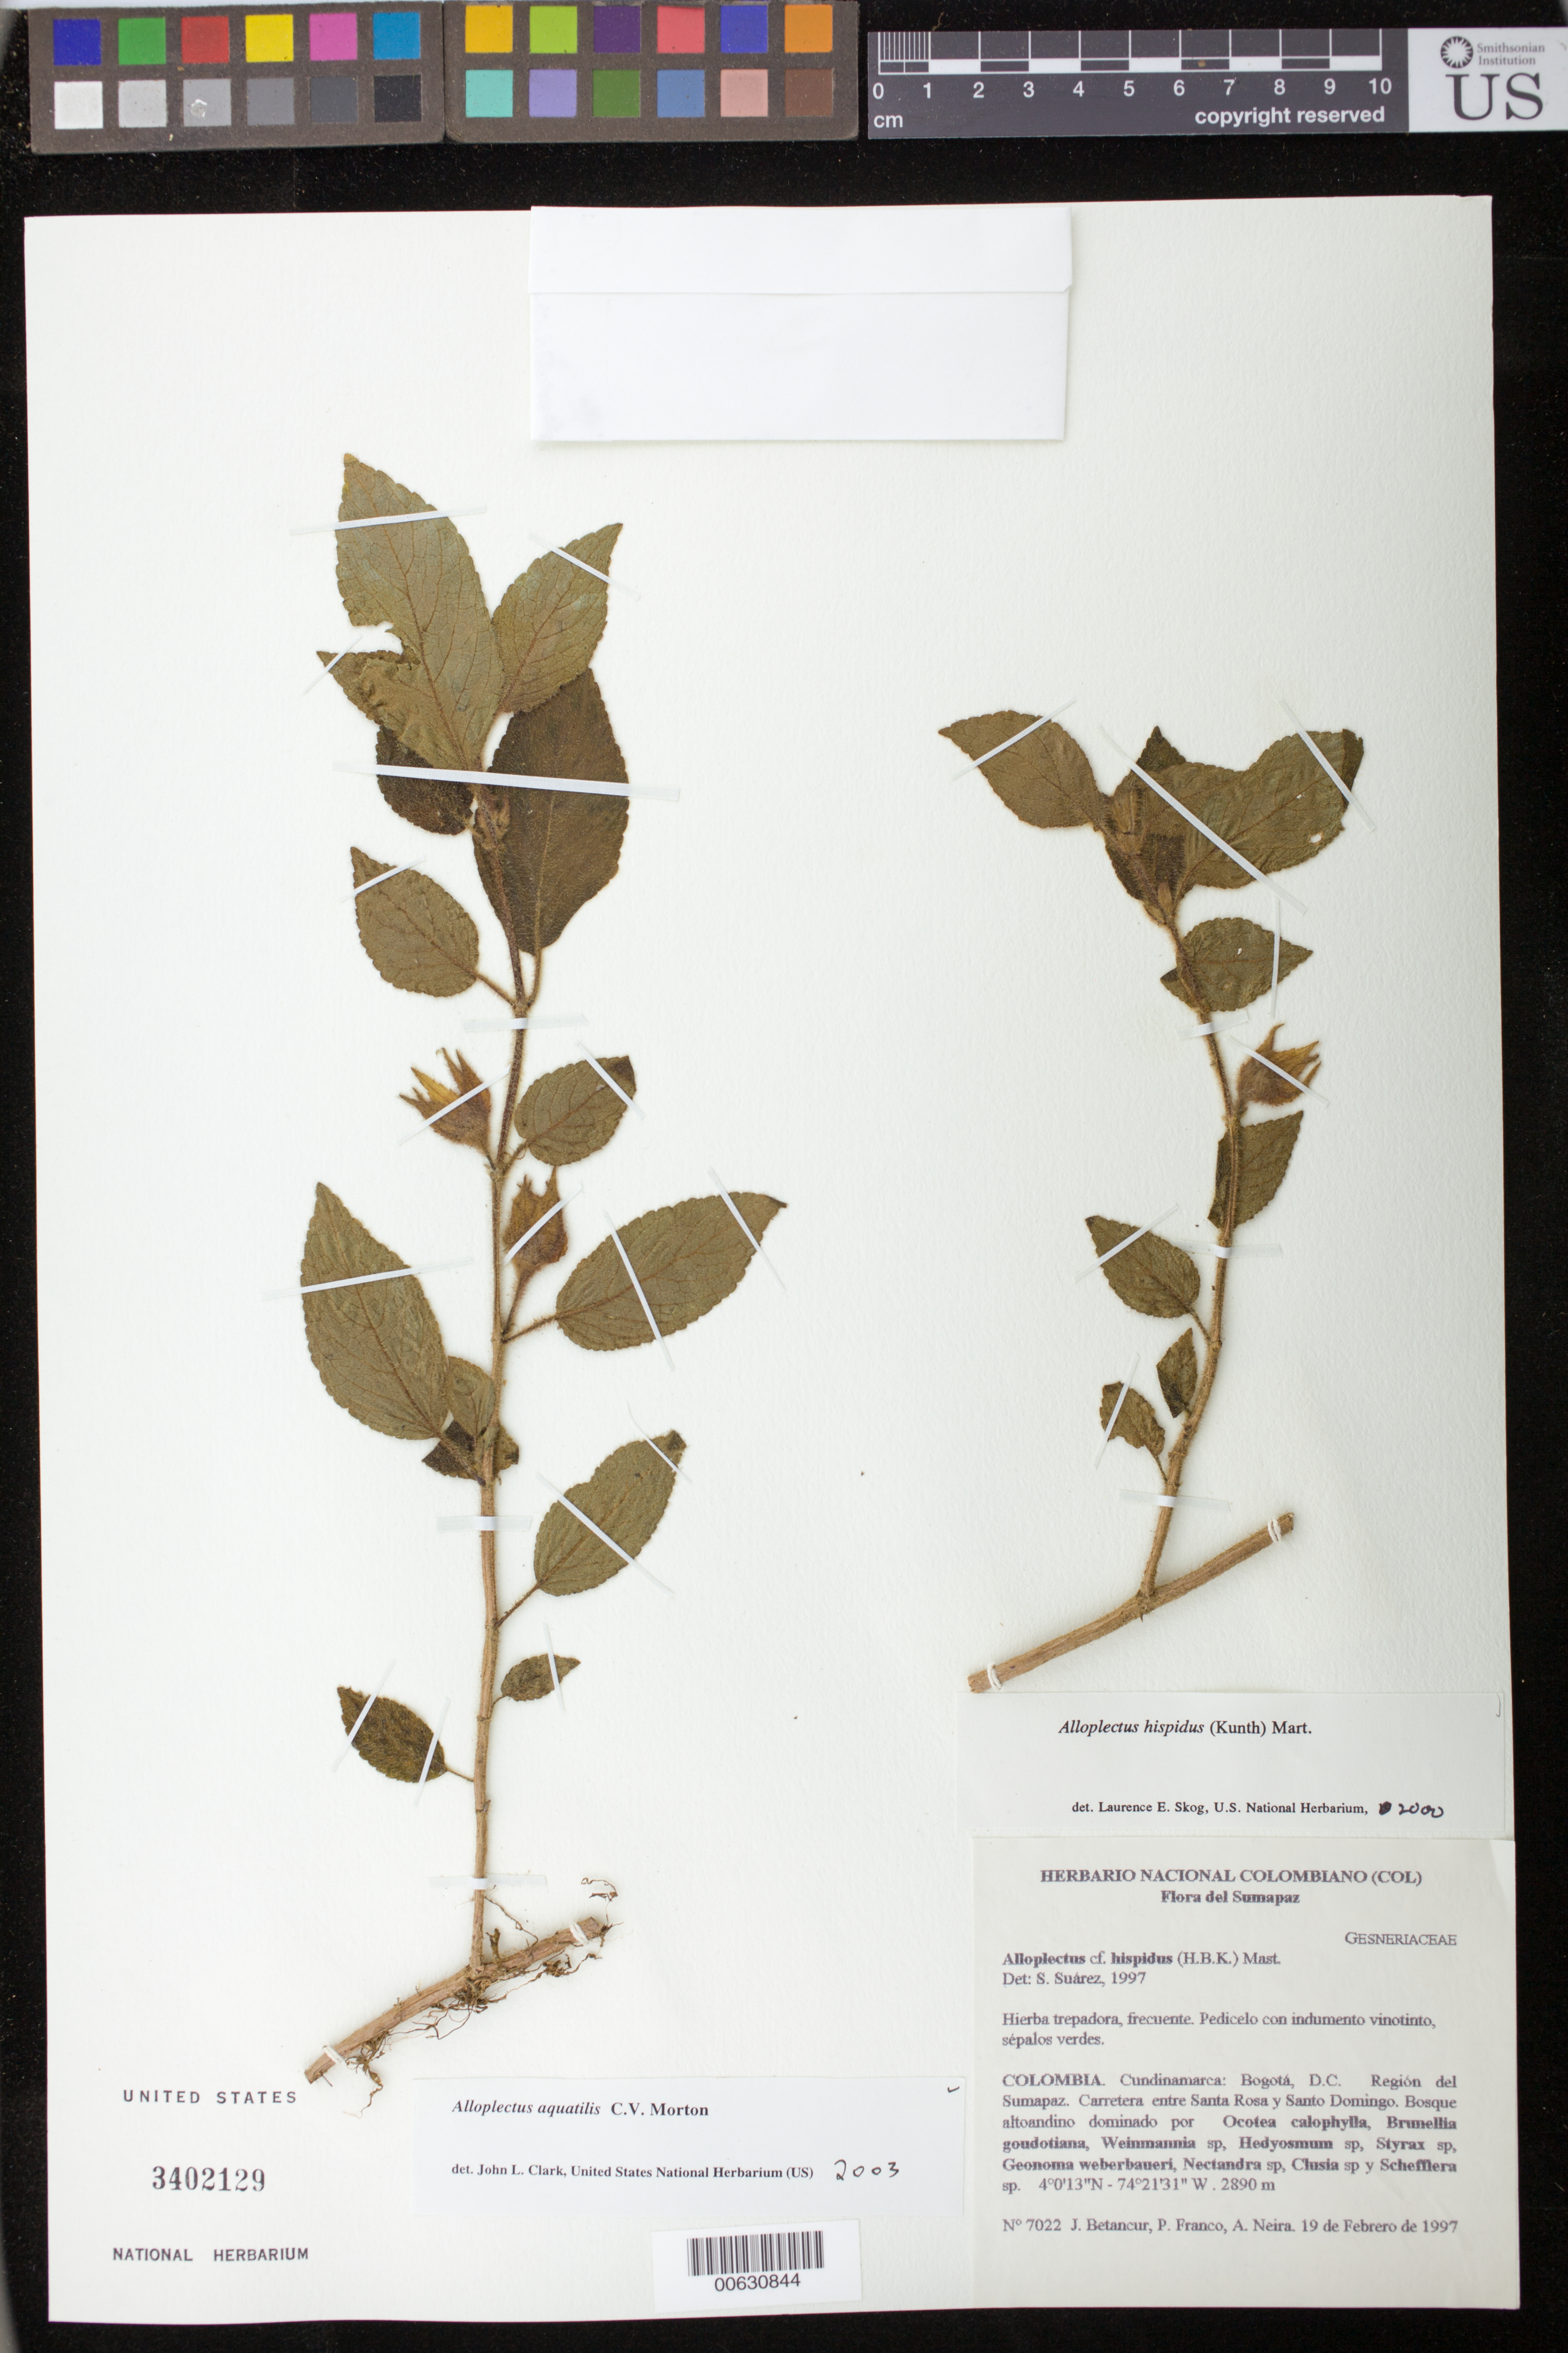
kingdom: Plantae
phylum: Tracheophyta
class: Magnoliopsida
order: Lamiales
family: Gesneriaceae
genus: Alloplectus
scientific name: Alloplectus aquatilis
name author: C.V. Morton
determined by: Clark, J. L., (SEL), The Marie Selby Botanical Garden (UNITED STATES)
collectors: J. C. Betancur, P. Franco Roselli & A. Neira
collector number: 7022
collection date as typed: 19 Feb 1997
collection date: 1997-02-19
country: Colombia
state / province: Cundinamarca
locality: Bogotá, D.C., región del Sumapaz, Carretera entre Santa Rosa y Santo Domingo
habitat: Bosque altoandino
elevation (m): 2890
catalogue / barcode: US 3402129